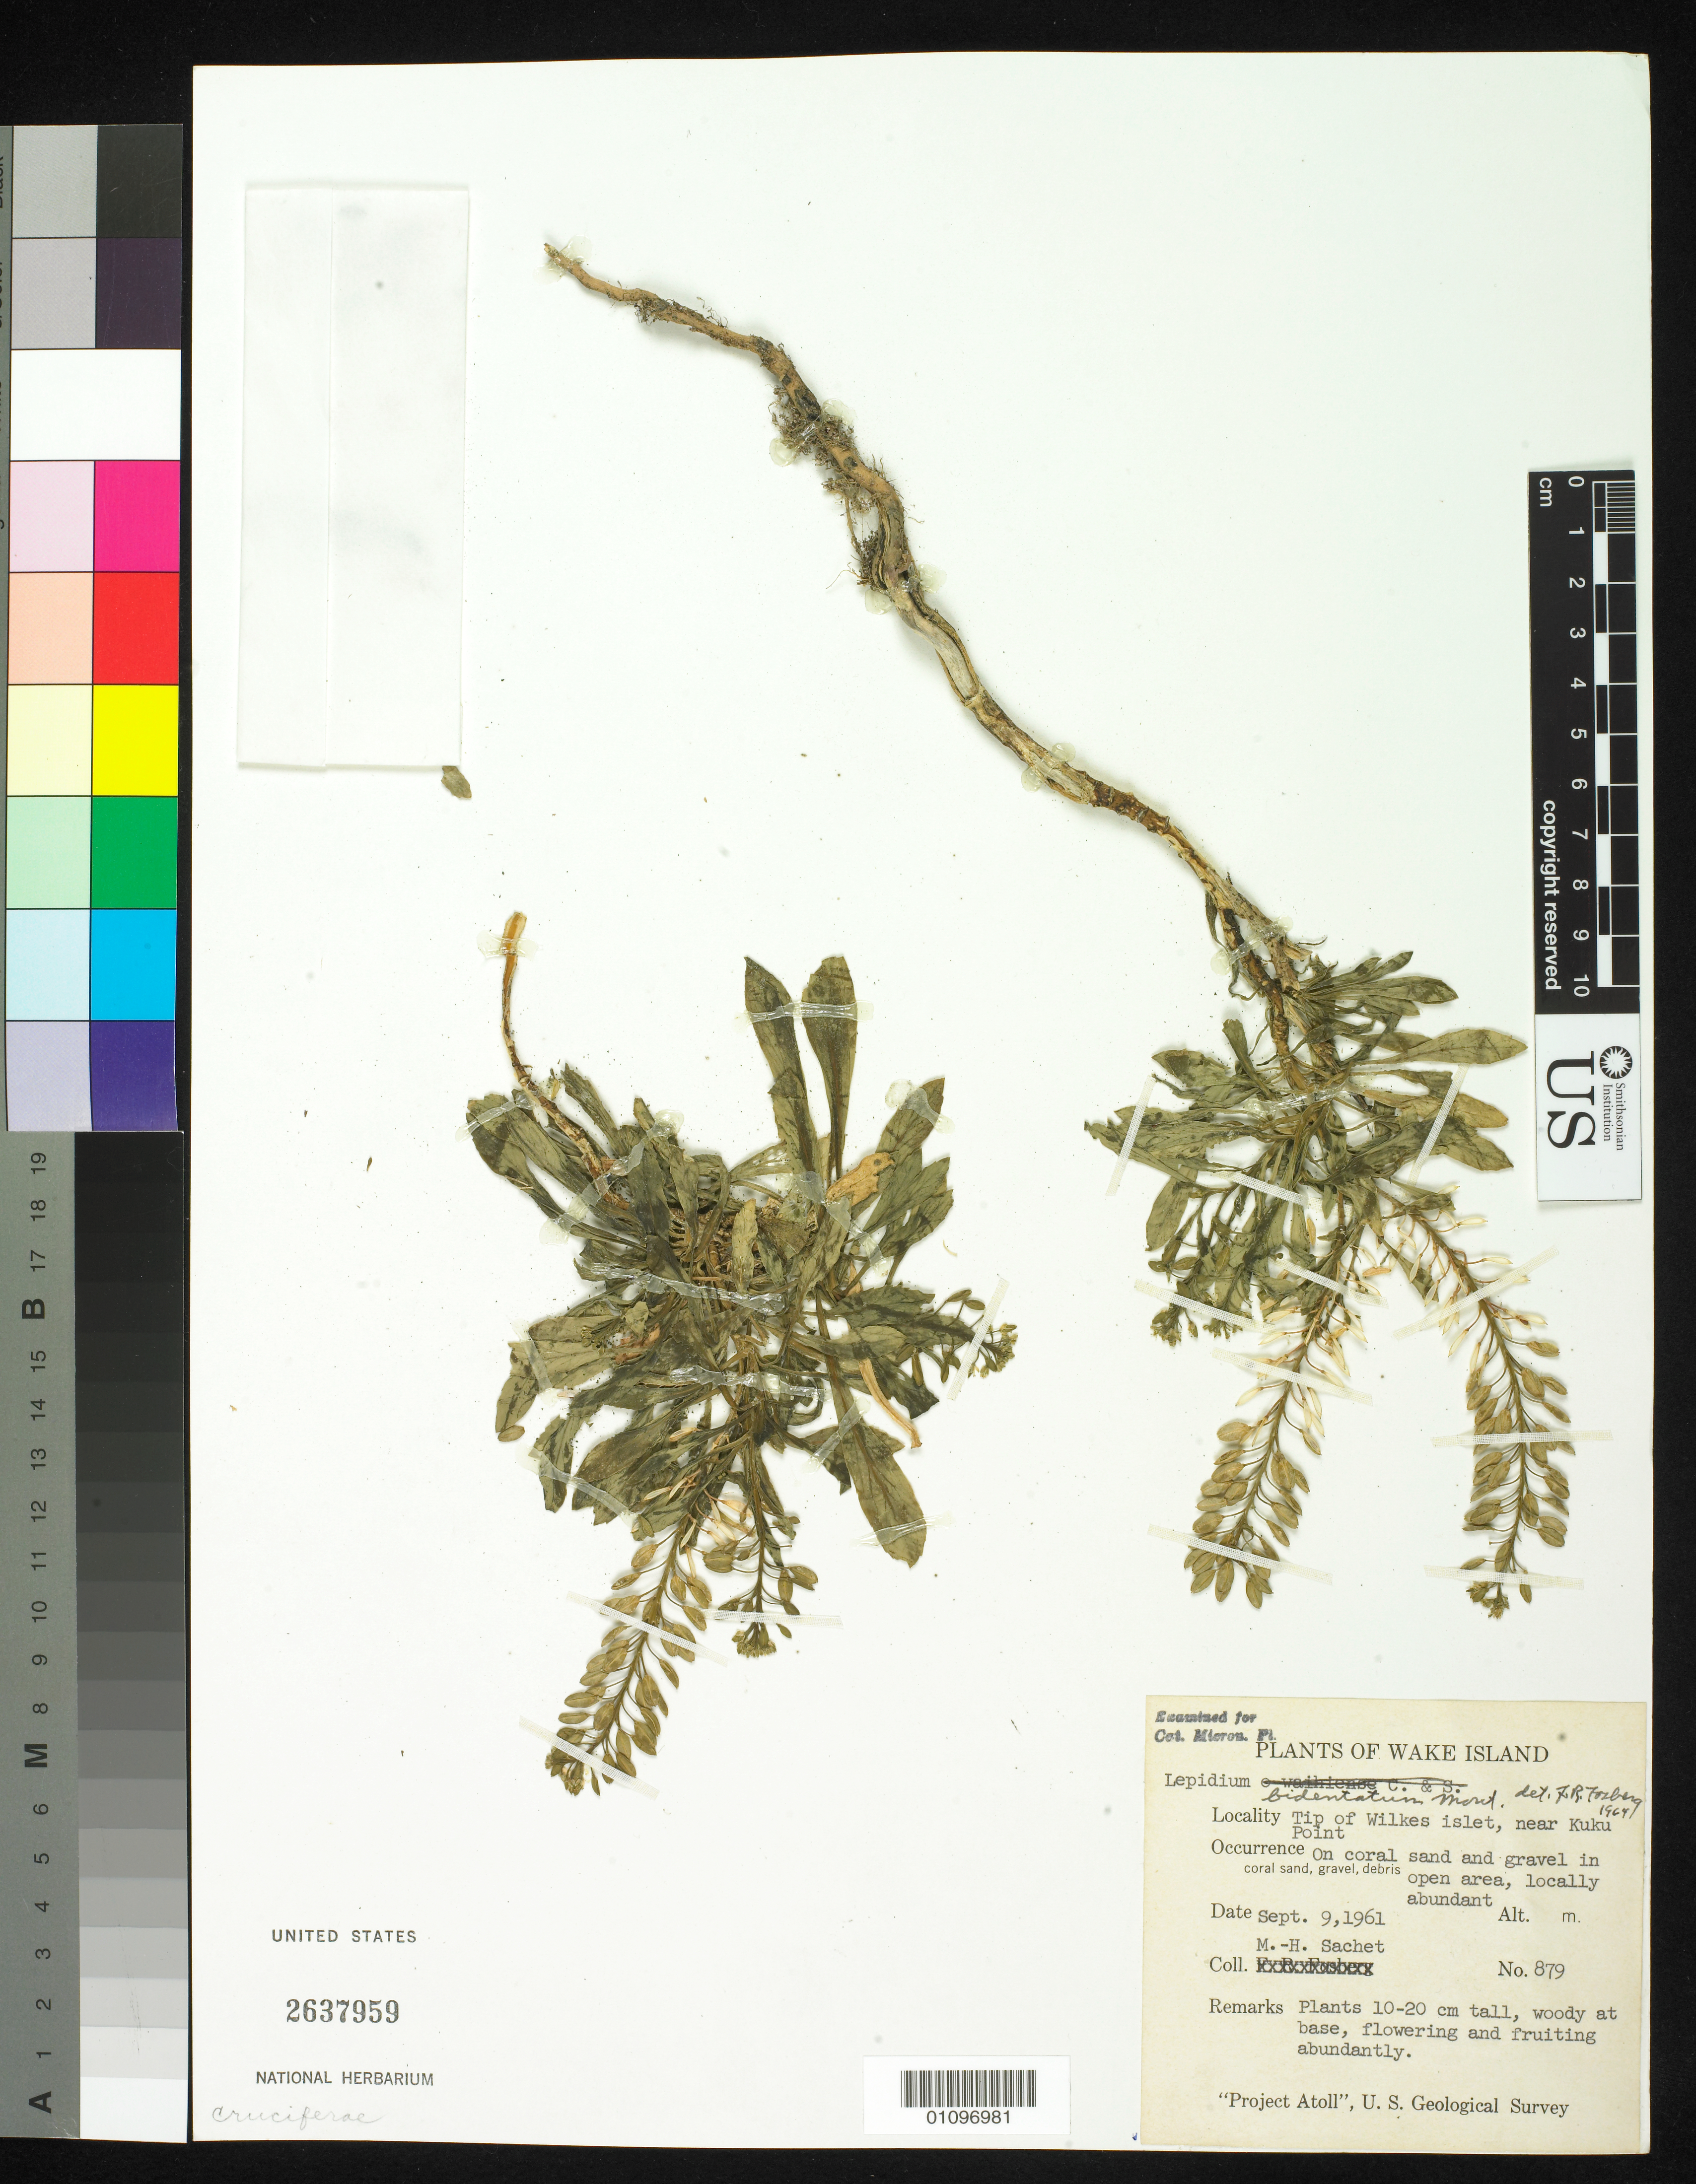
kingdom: Plantae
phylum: Tracheophyta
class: Magnoliopsida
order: Brassicales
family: Brassicaceae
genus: Lepidium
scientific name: Lepidium bidentatum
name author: Montin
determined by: Al-Shehbaz, I. A., (MO), Missouri Botanical Garden (UNITED STATES)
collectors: M.-H. Sachet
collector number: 879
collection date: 1961-09-09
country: U.S. Administered Pacific Islands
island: Wake Atoll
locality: Tip of Wilkes Islet, near Kuku point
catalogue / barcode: US 2637959